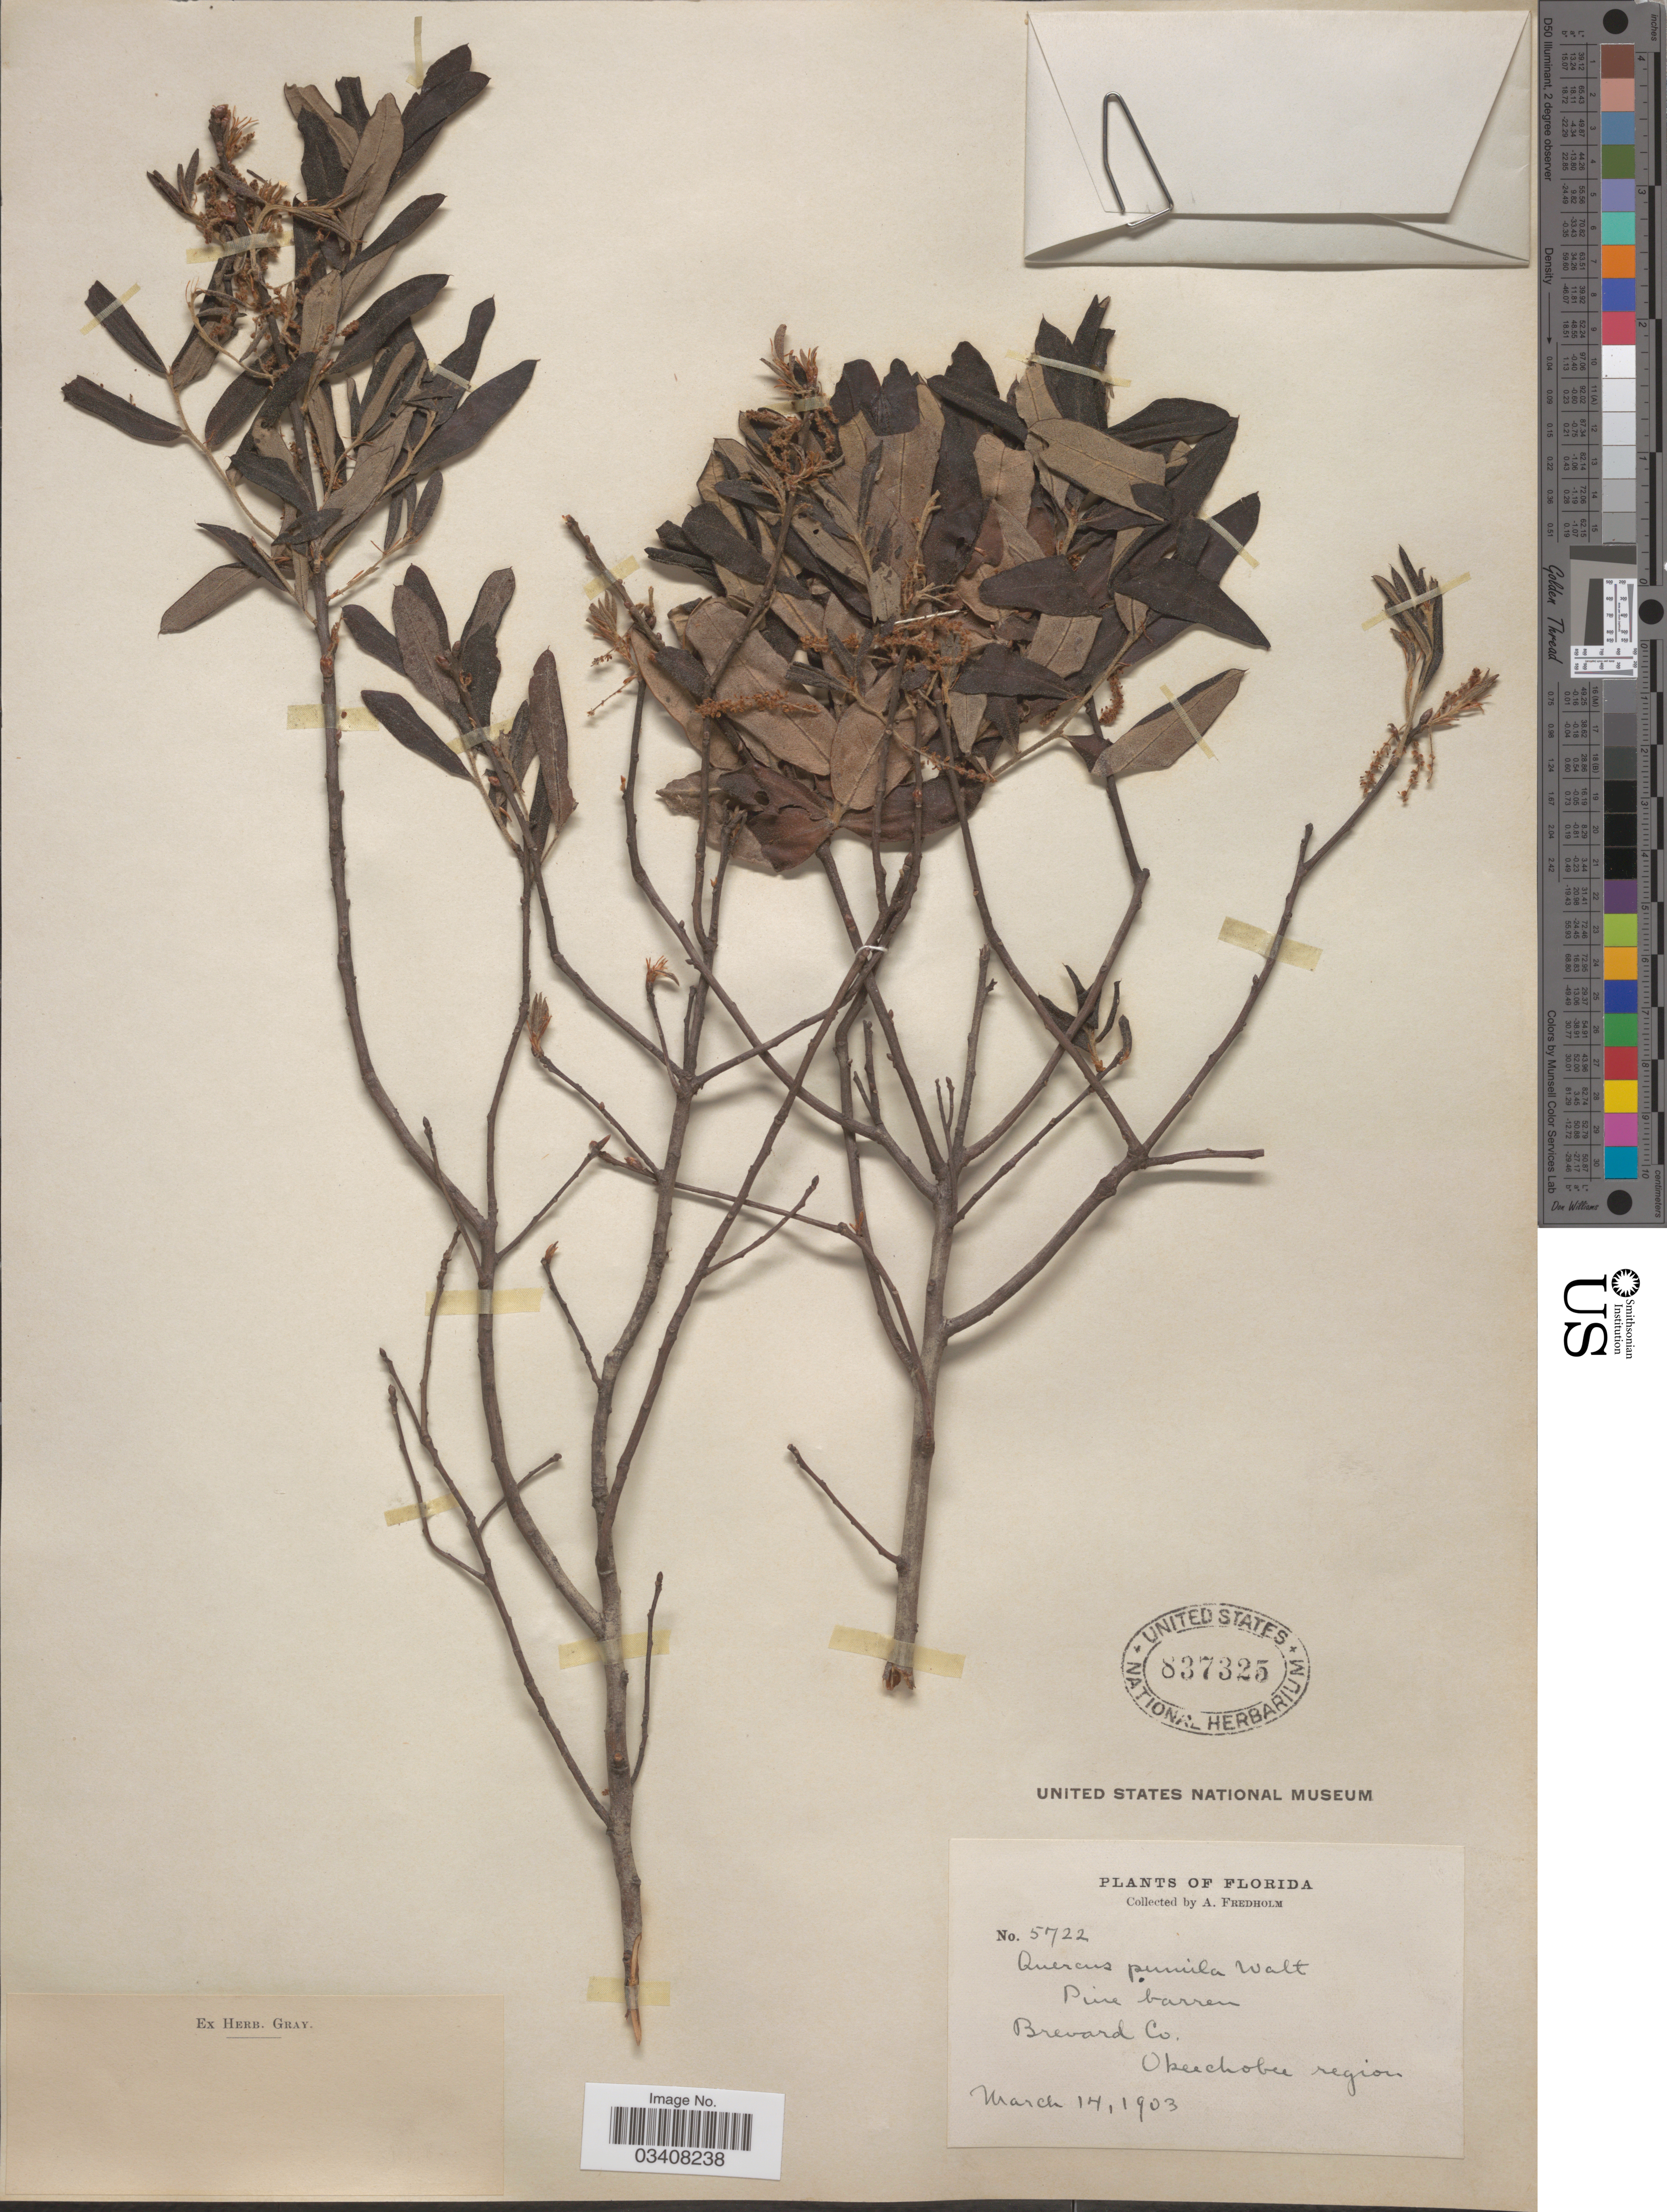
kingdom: Plantae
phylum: Tracheophyta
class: Magnoliopsida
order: Fagales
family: Fagaceae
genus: Quercus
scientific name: Quercus pumila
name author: Walter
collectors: A. Fredholm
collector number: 5722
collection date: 1903-03-14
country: United States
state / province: Florida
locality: Brevard Co. Okeechobee region.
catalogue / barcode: US 837325